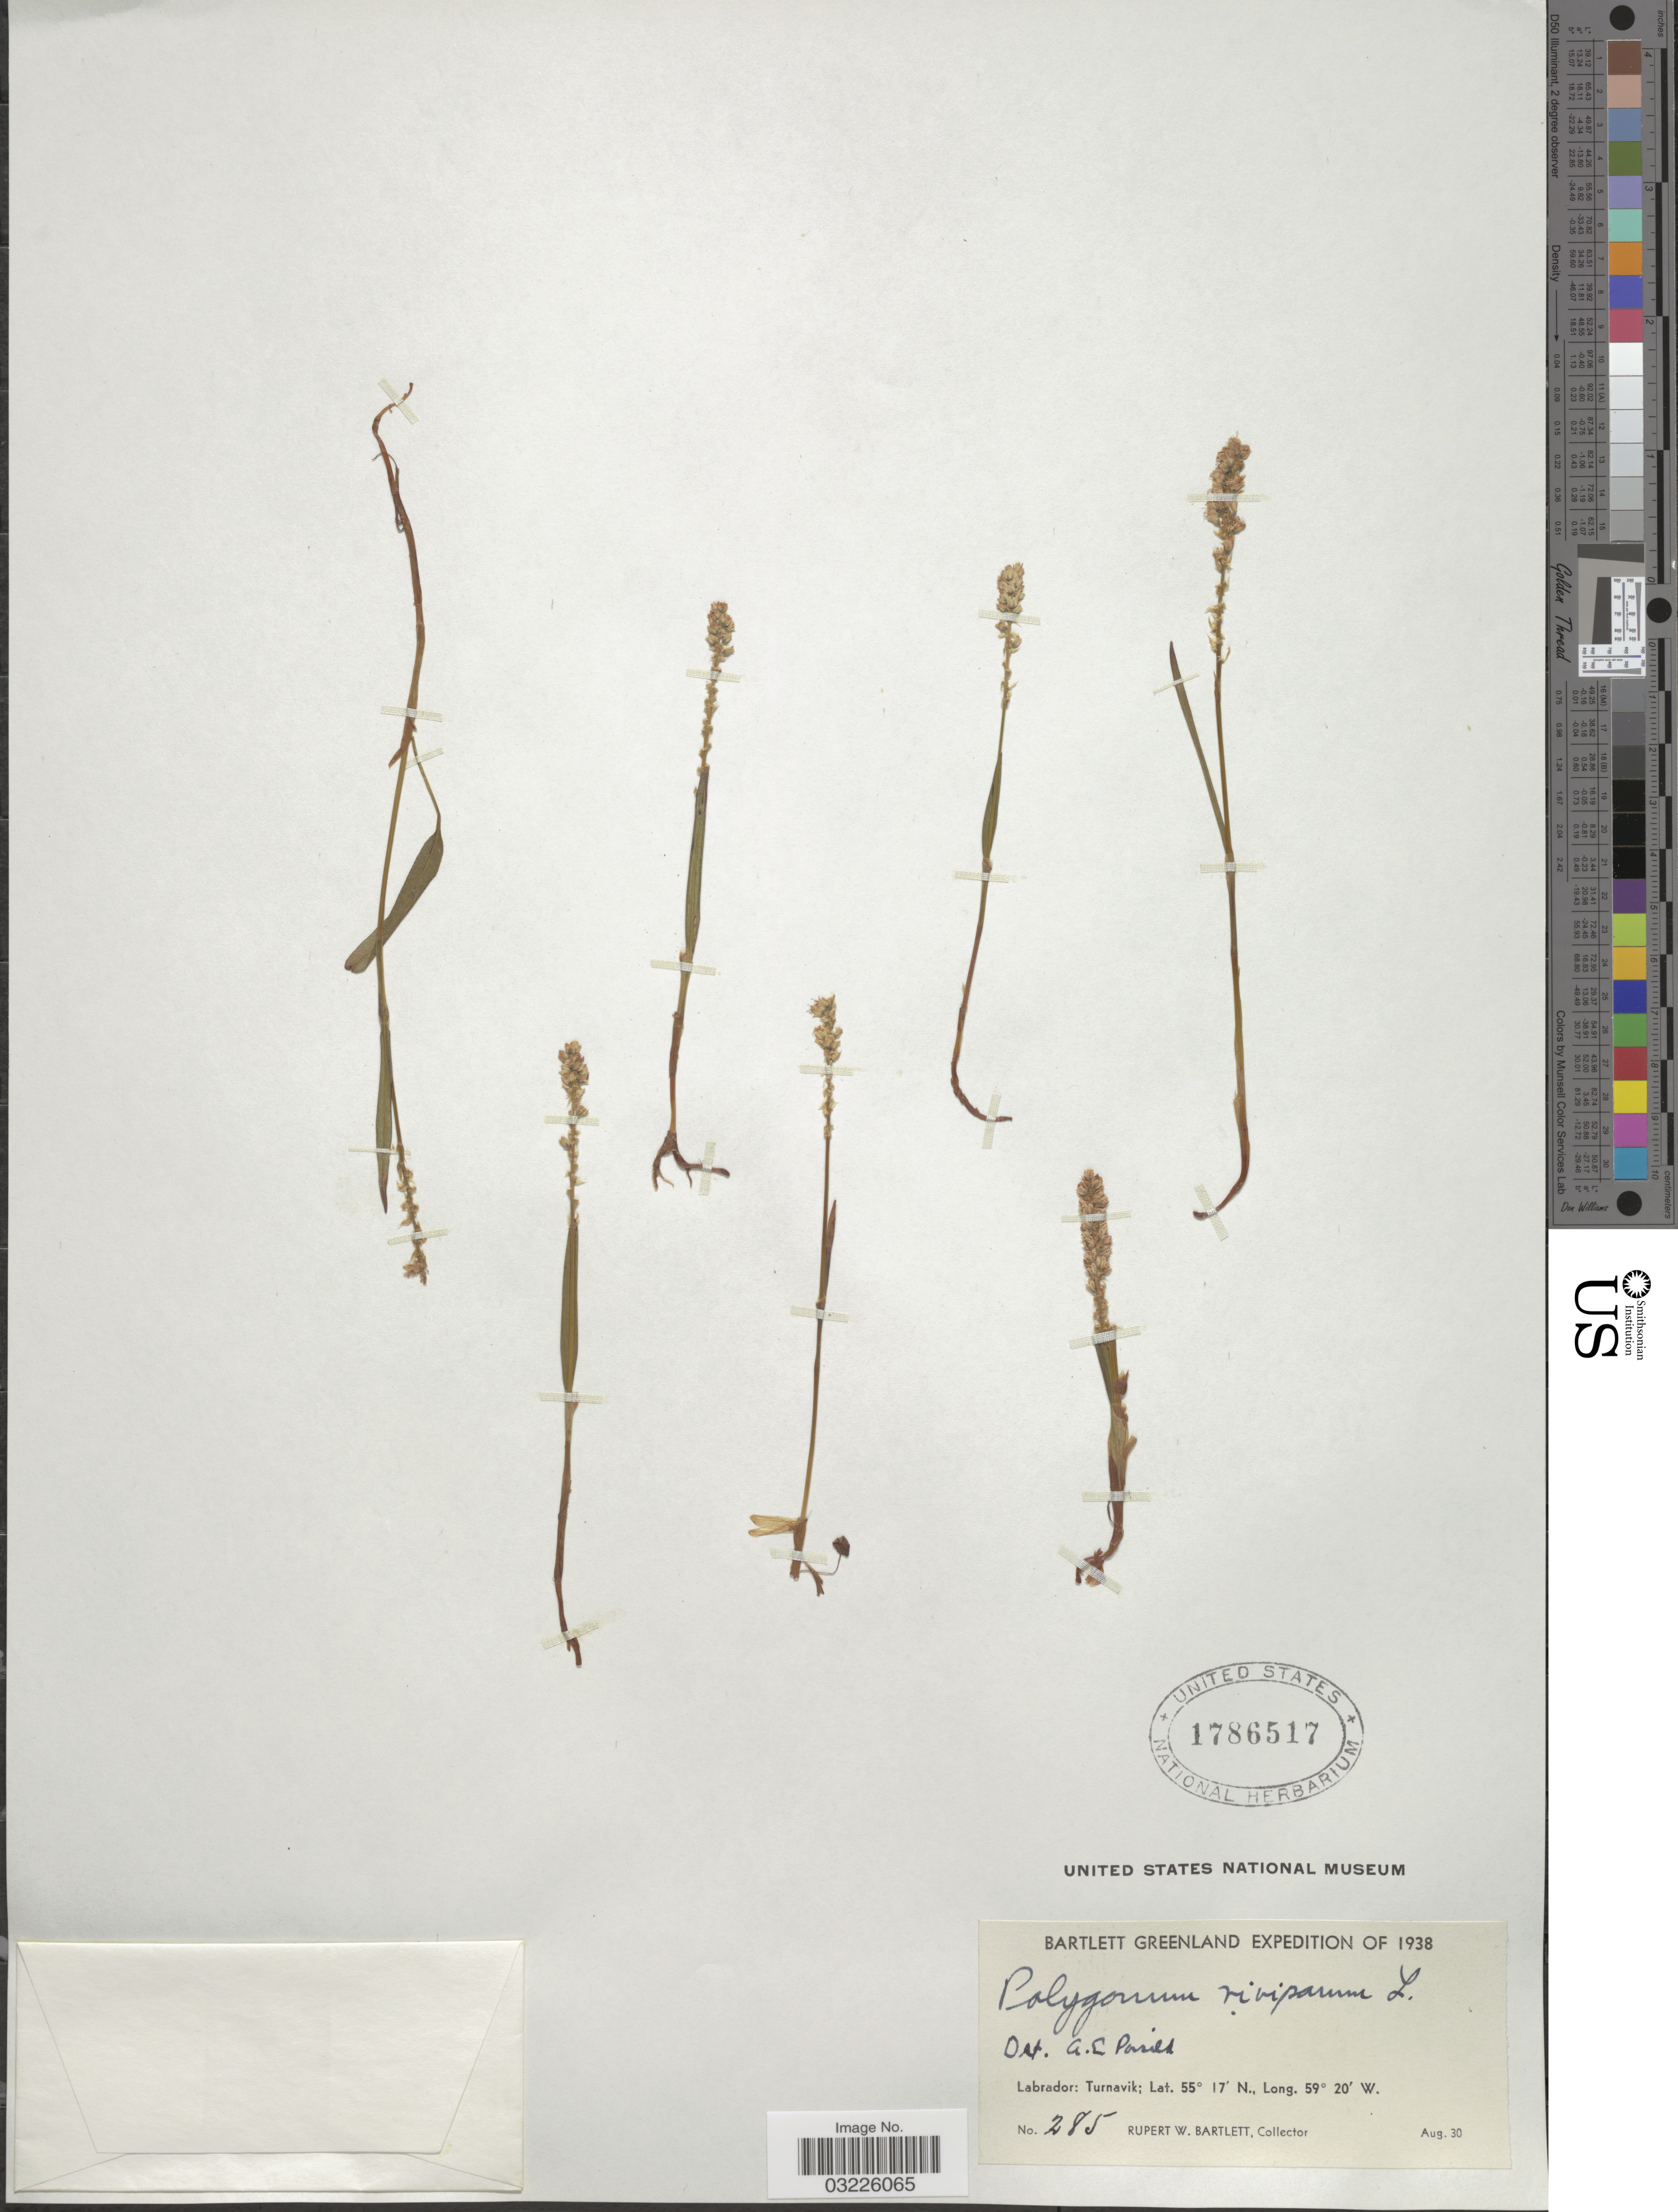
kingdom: Plantae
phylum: Tracheophyta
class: Magnoliopsida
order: Caryophyllales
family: Polygonaceae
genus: Bistorta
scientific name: Bistorta vivipara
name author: (L.) Delarbre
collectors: R. W. Bartlett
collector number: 285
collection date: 1938-08-30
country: Greenland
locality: Labrador: West Turnavik.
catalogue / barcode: US 1786517